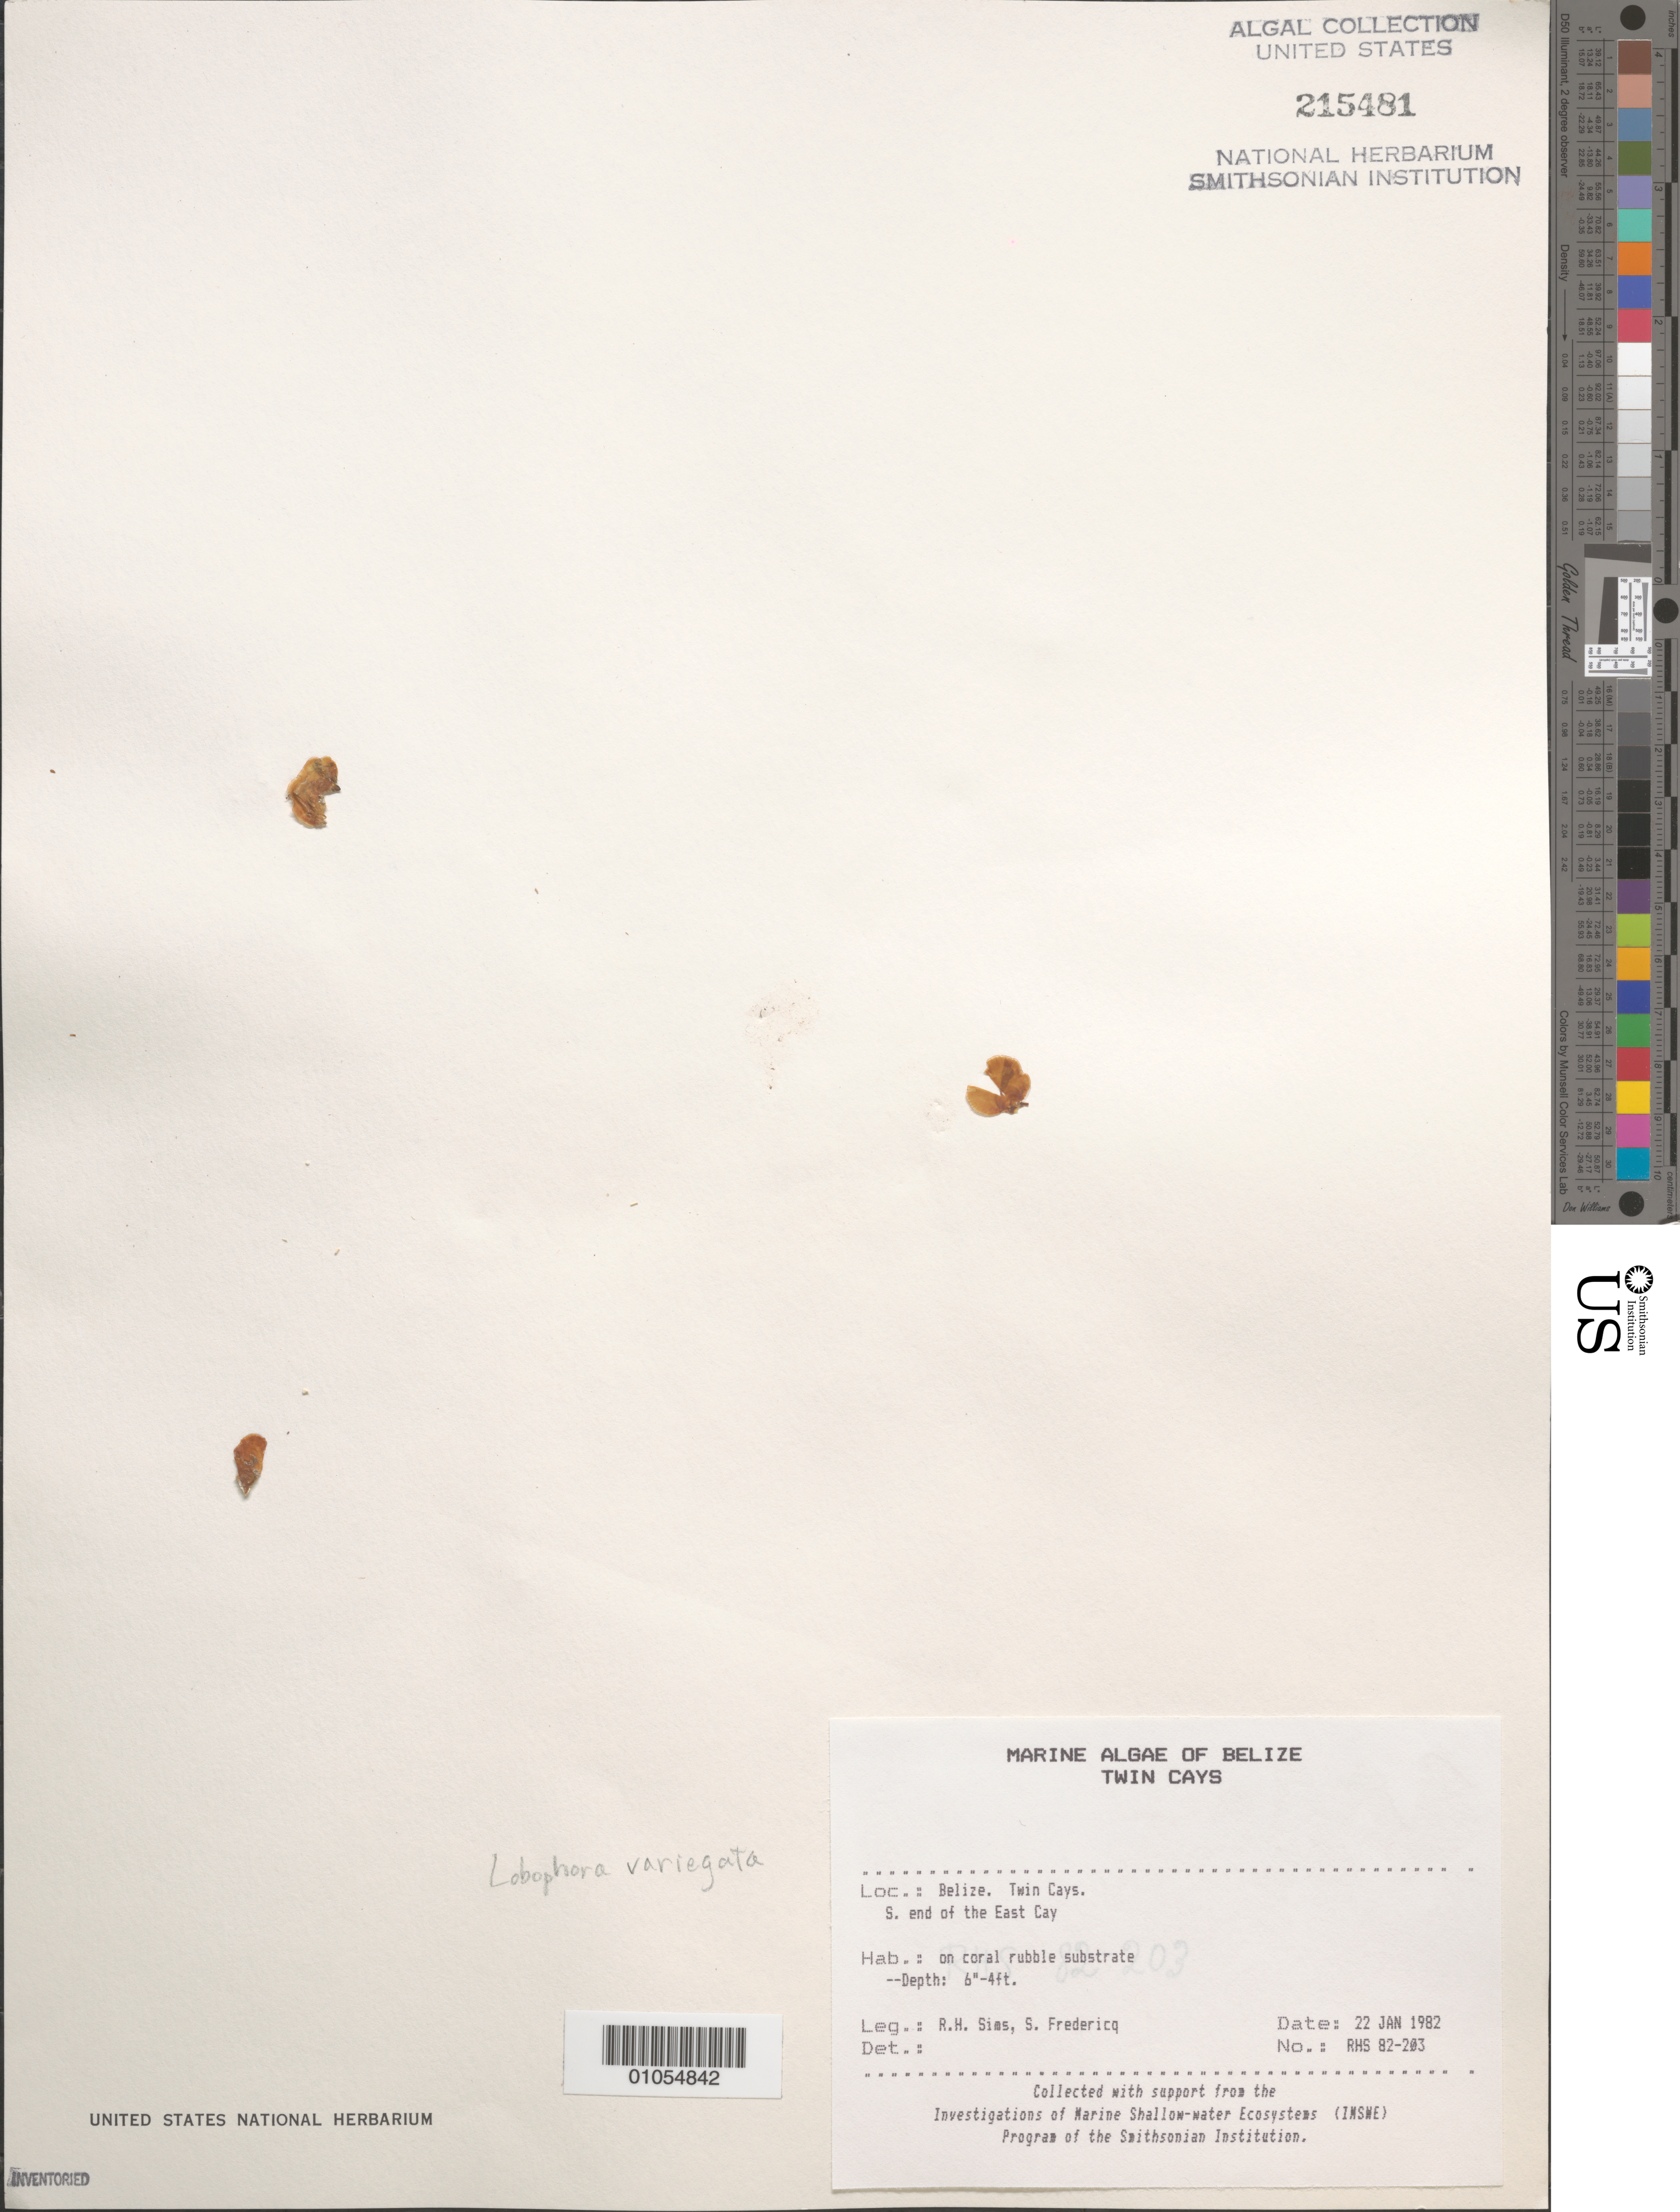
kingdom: Chromista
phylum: Ochrophyta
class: Phaeophyceae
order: Dictyotales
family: Dictyotaceae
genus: Lobophora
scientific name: Lobophora variegata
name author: (J.V.Lamouroux) Womersley & E.C. Oliveira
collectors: R. H. Sims & S. Fredericq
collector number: RHS 82-203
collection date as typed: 22 Jan 1982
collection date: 1982-01-22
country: Belize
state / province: Stann Creek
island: East Cay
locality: South end of the East Cay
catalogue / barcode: US 215481